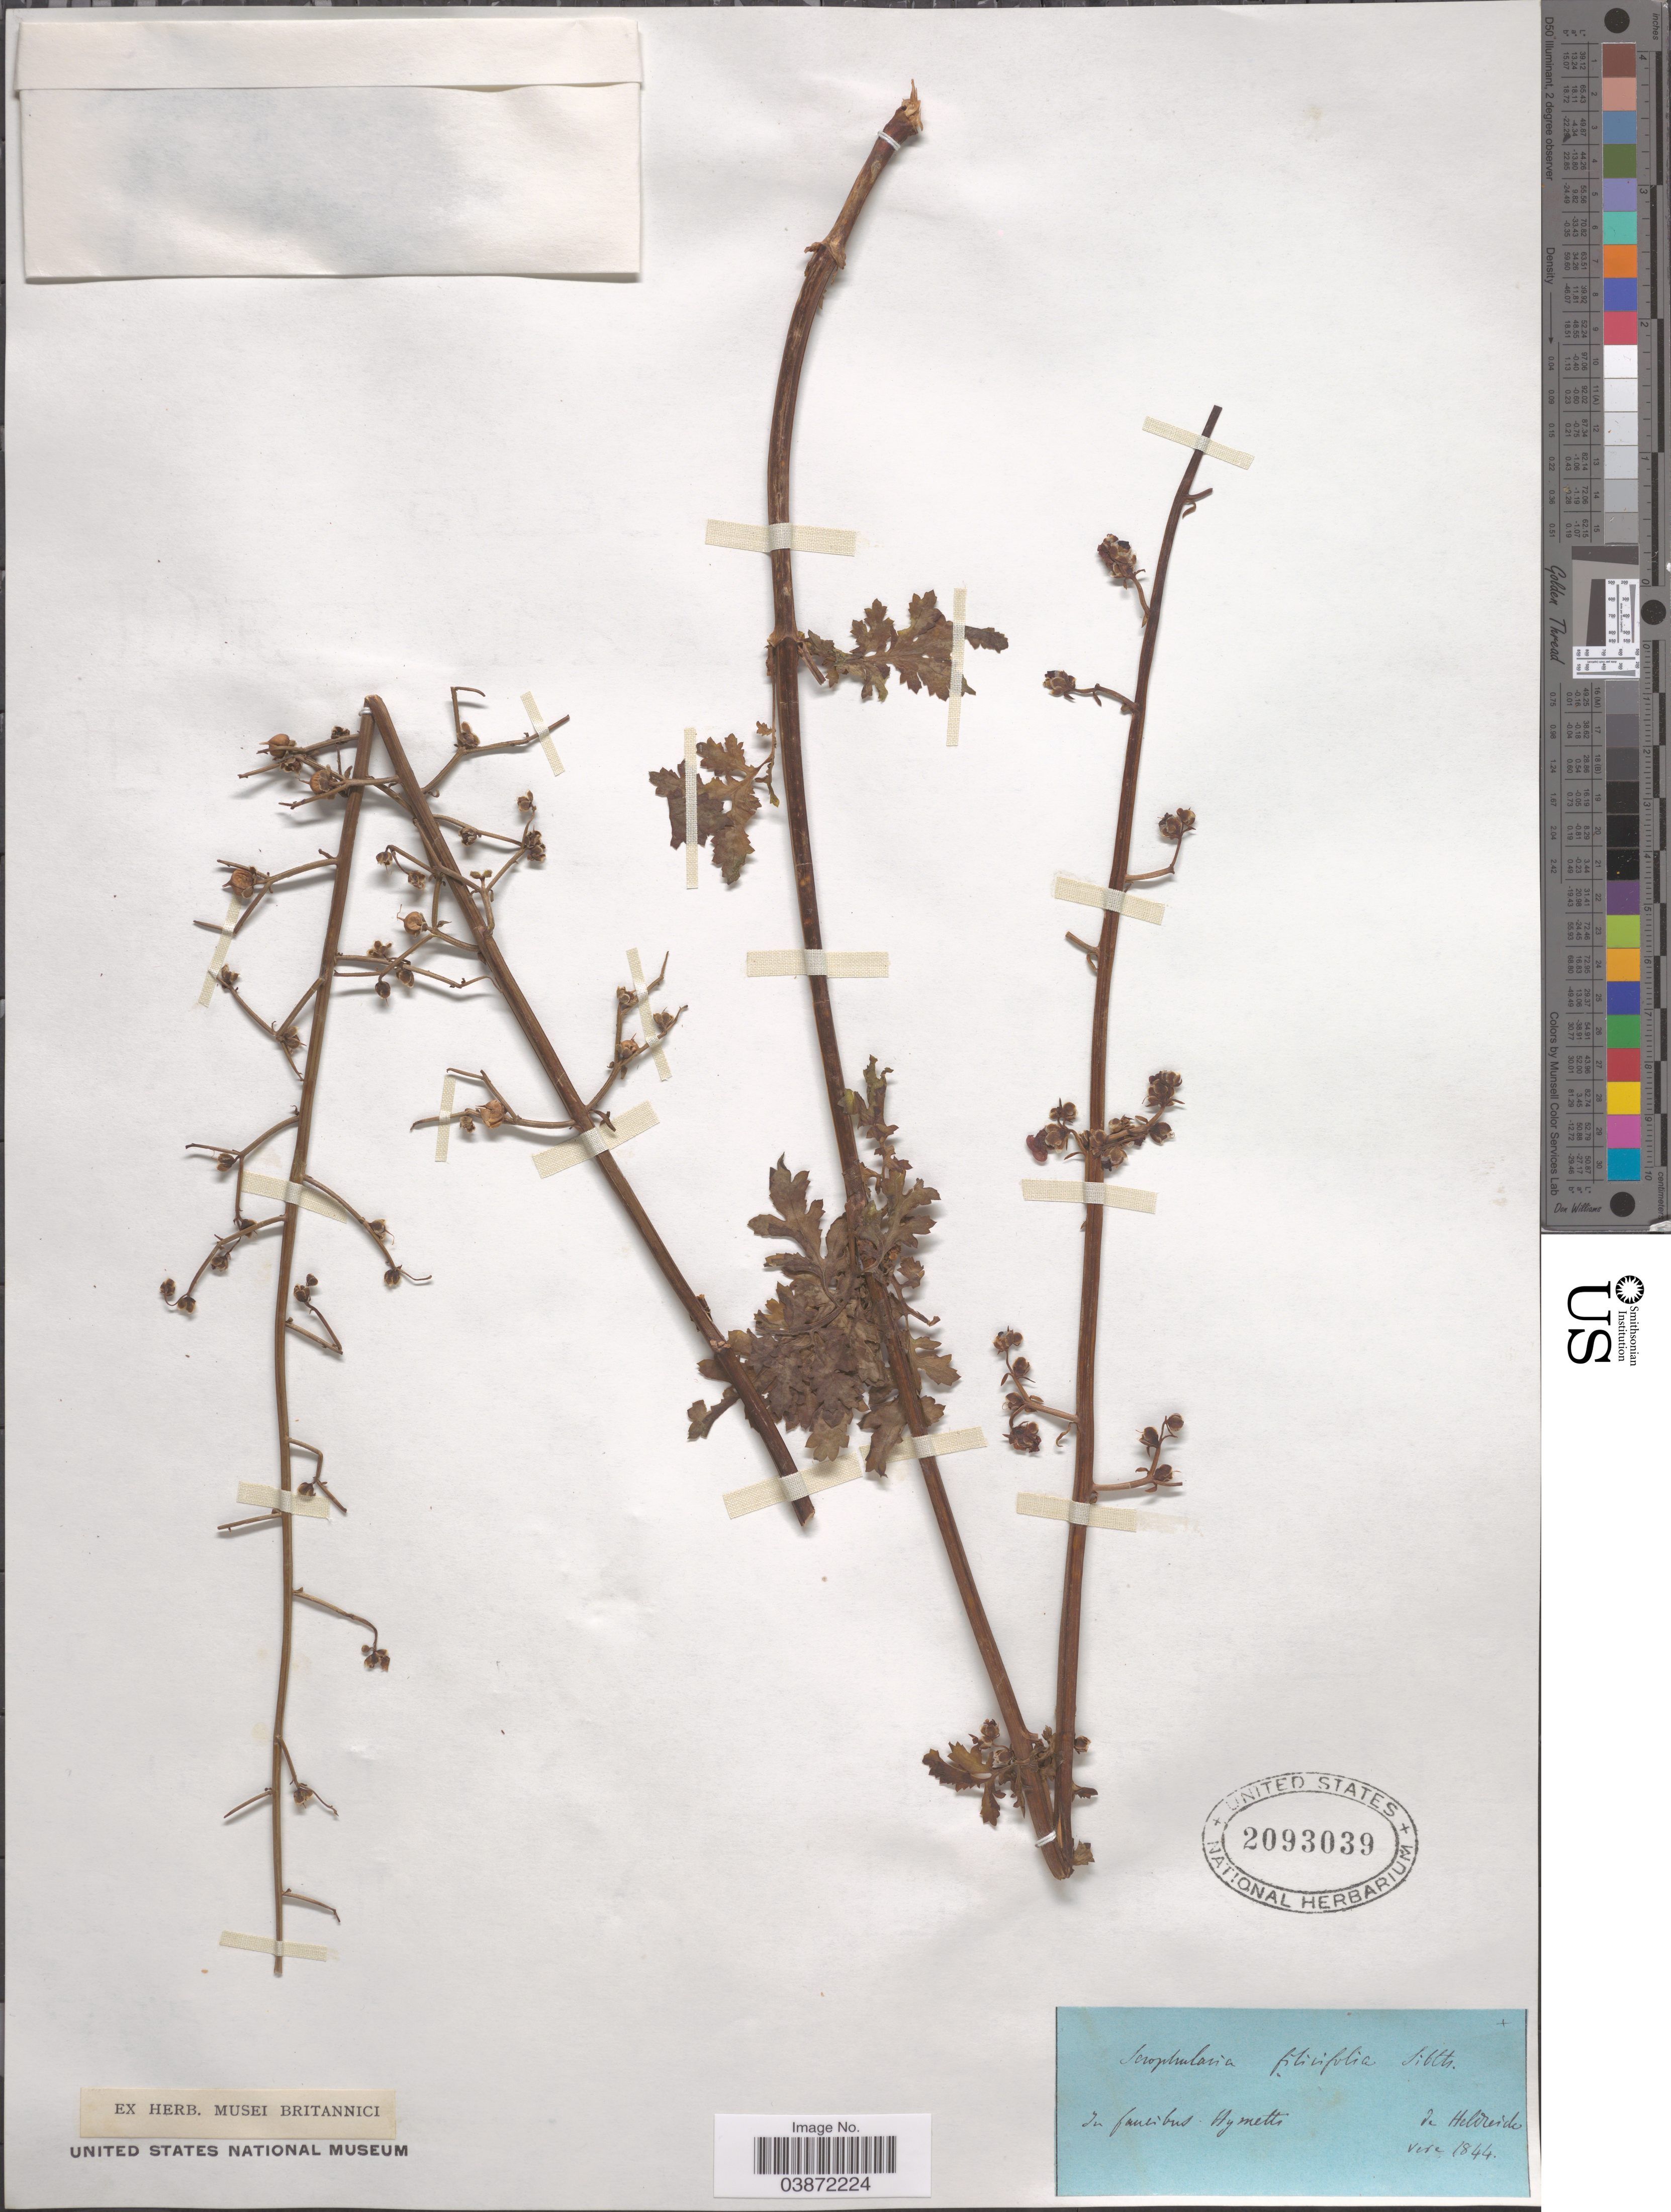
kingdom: Plantae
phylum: Tracheophyta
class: Magnoliopsida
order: Lamiales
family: Scrophulariaceae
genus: Scrophularia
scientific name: Scrophularia filicifolia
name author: Mill.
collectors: -. De Heldreich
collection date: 1844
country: Greece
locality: In fanribus Hymetti.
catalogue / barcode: US 2093039